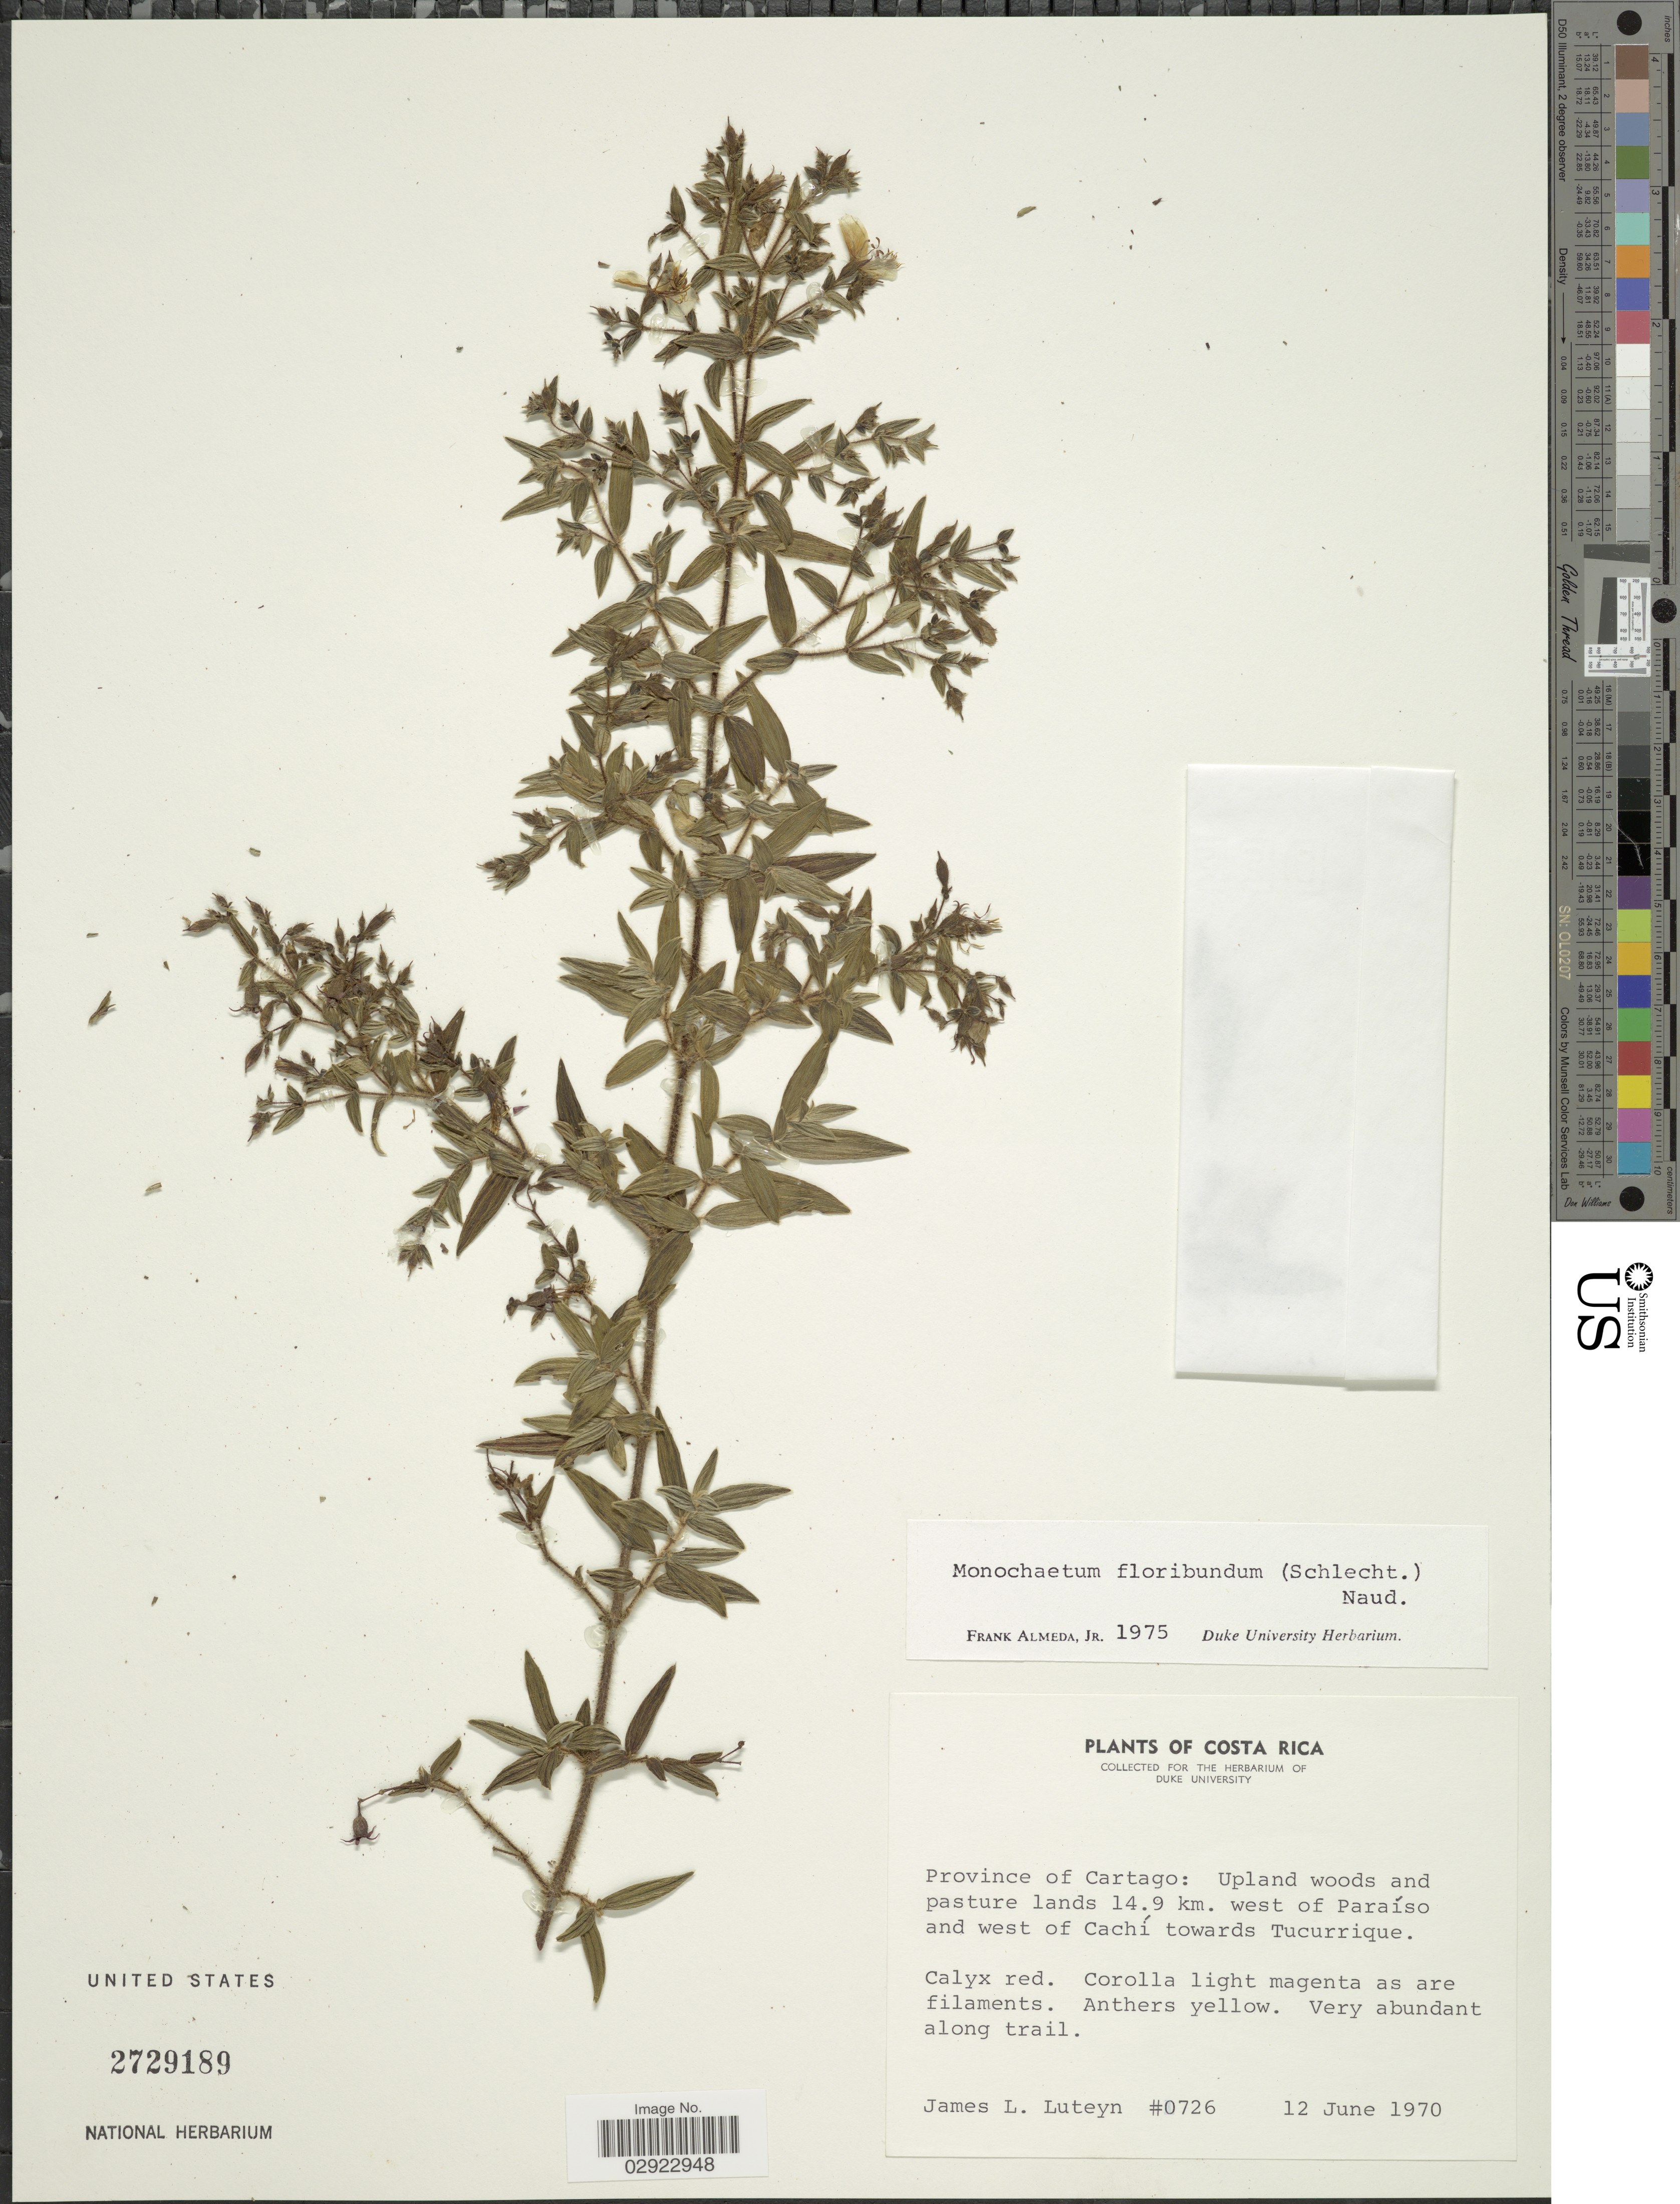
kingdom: Plantae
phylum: Tracheophyta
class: Magnoliopsida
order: Myrtales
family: Melastomataceae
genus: Monochaetum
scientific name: Monochaetum floribundum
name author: (Schltdl.) Naudin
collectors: J. L. Luteyn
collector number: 0726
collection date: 1970-06-12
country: Costa Rica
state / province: Cartago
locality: Province of Cartago: Upland woods and pasture lands 14.9 km. west of Paraíso and west of Cachí towards Tucurrique.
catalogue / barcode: US 2729189